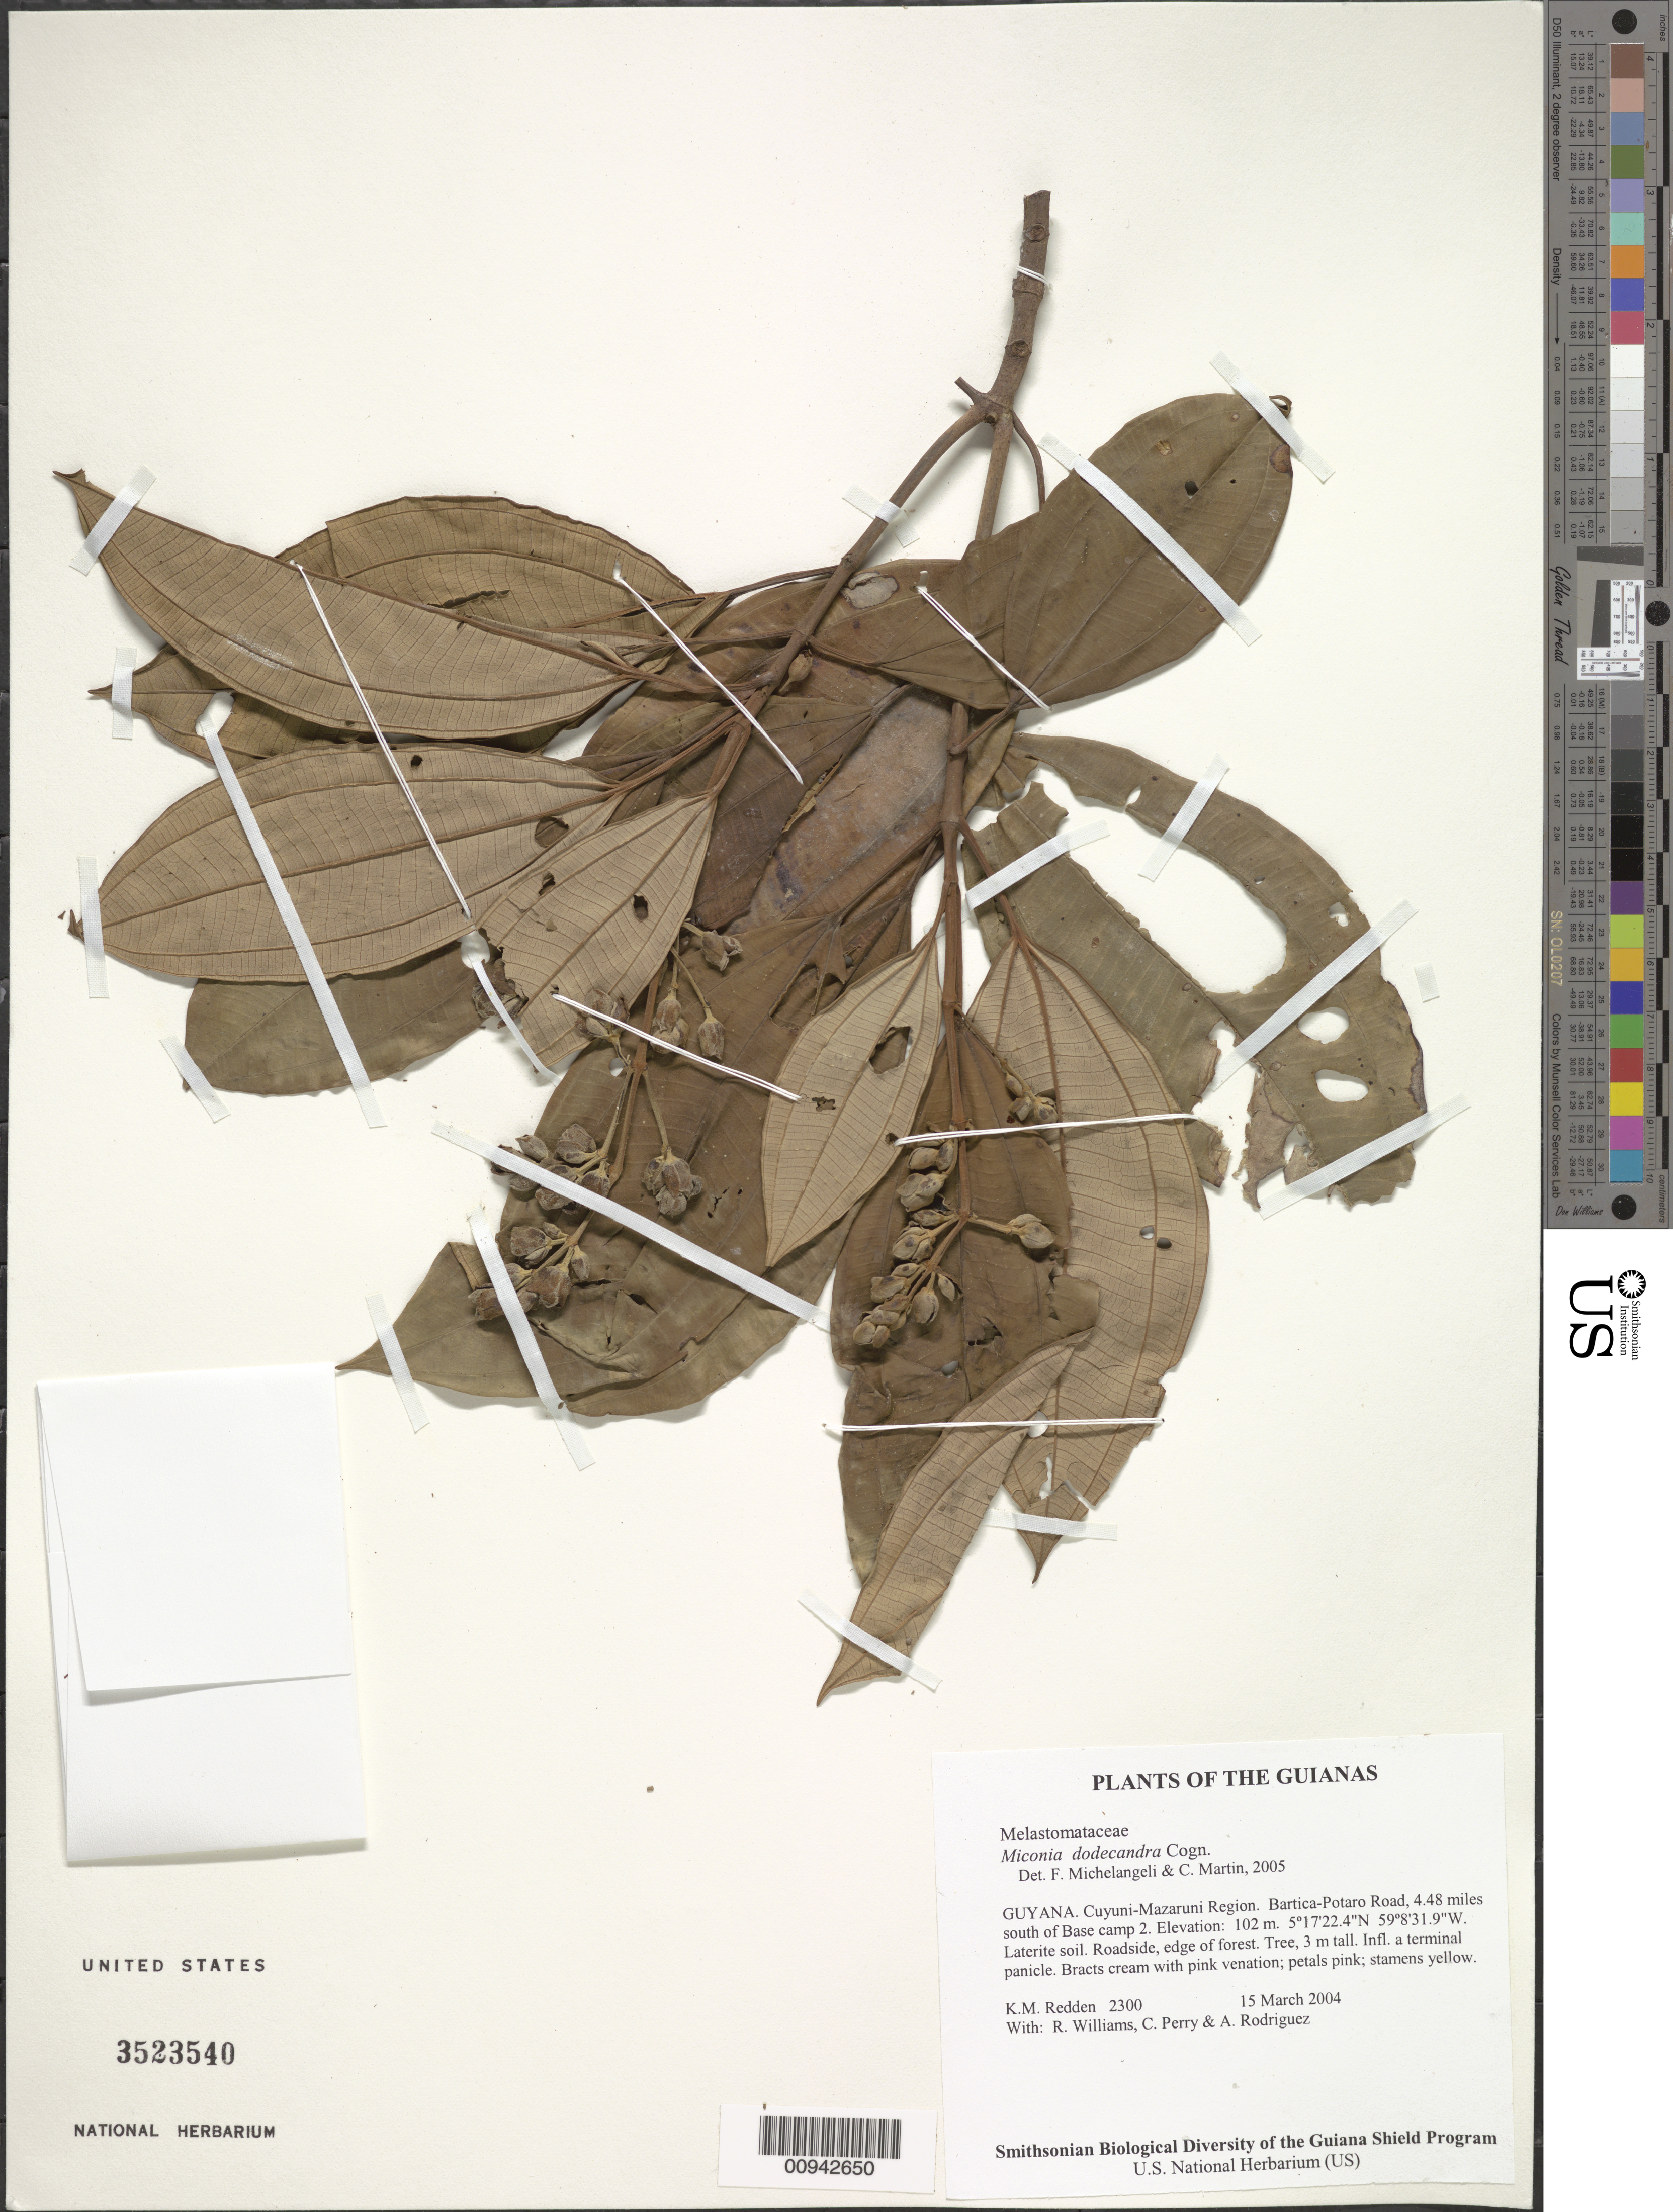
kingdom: Plantae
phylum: Tracheophyta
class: Magnoliopsida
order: Myrtales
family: Melastomataceae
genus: Miconia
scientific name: Miconia dodecandra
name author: Cogn.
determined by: Michelangeli, F. A.; Martin, C.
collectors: K. M. Redden, R. Williams, C. Perry & A. Rodriguez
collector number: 2300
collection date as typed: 15 March 2004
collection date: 2004-03-15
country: Guyana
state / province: Cuyuni-Mazaruni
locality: Bartica-Potaro Road, 4.48 miles south of Base camp 2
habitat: Laterite soil. Roadside, edge of forest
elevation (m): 102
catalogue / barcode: US 3523540